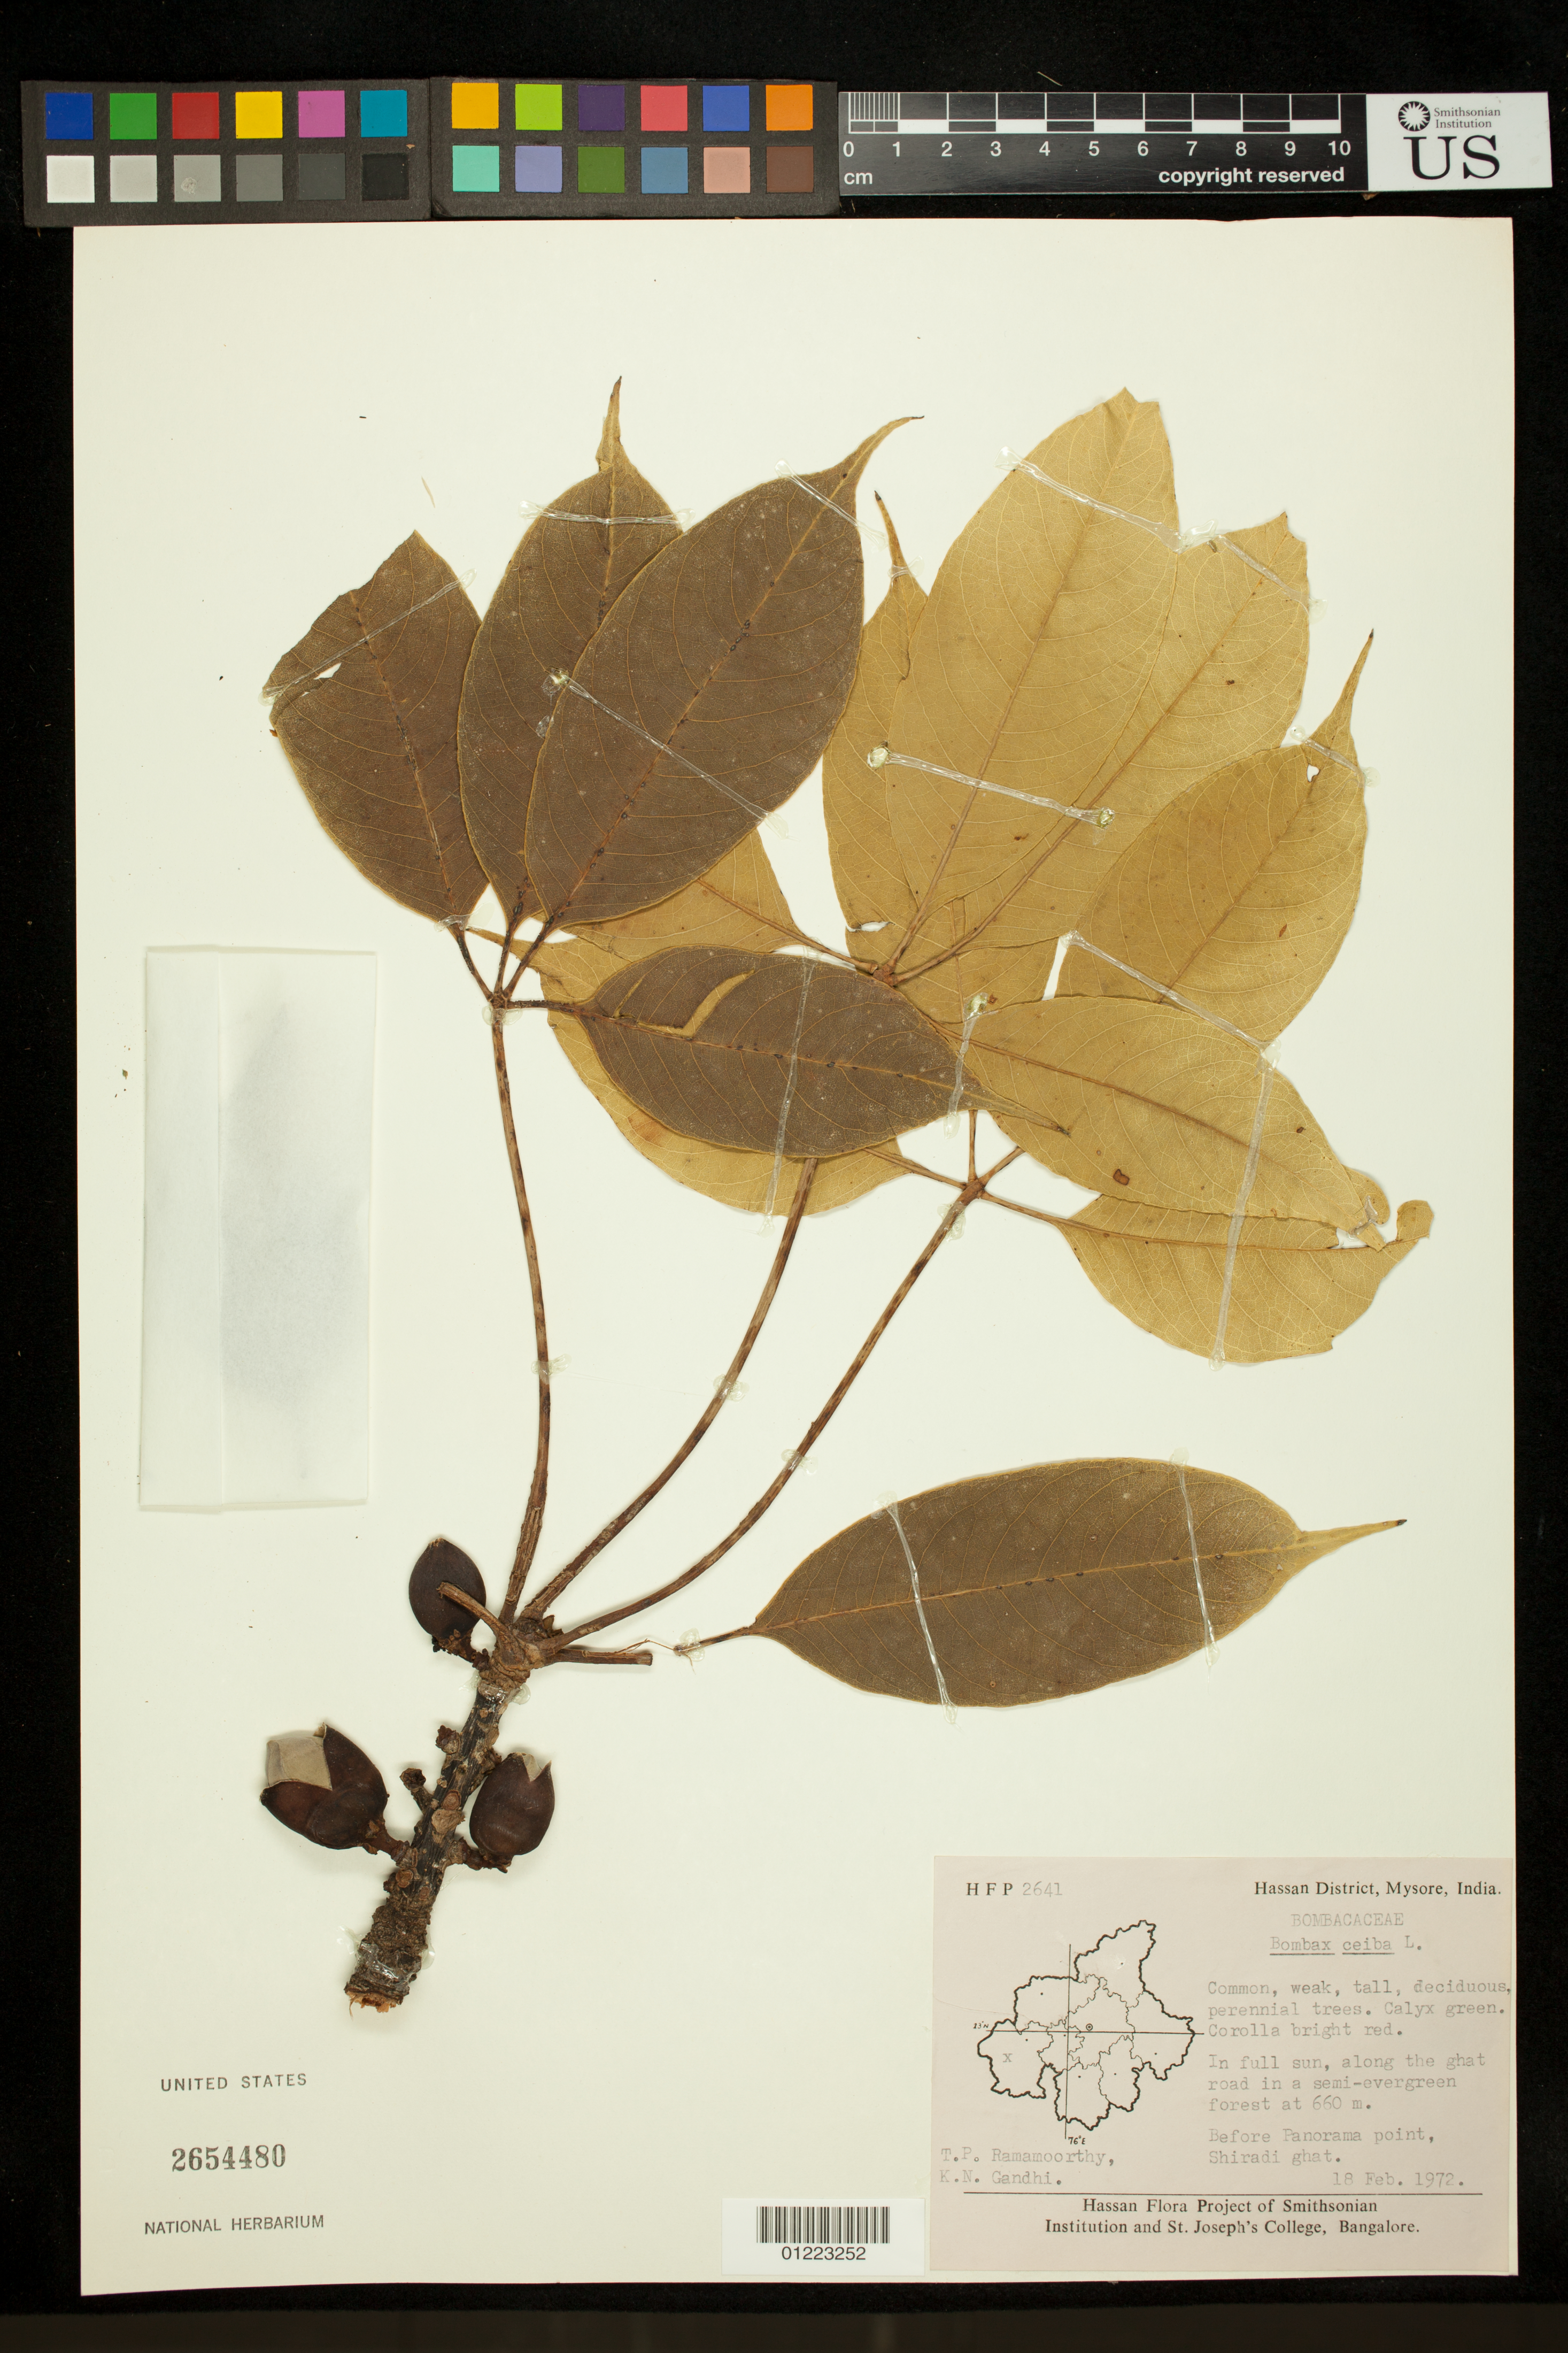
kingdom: Plantae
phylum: Tracheophyta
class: Magnoliopsida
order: Malvales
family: Malvaceae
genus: Bombax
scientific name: Bombax ceiba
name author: L.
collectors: T. P. Ramamoorthy & K. N. Gandhi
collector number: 2641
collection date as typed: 2/18/1972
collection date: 1972-02-18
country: India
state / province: Karnataka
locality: Hassan District; In full sun, along the ghat road in a semi-evergreen forest. Before Panorama Point, Shiradi Ghat.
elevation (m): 660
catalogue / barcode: US 2654480